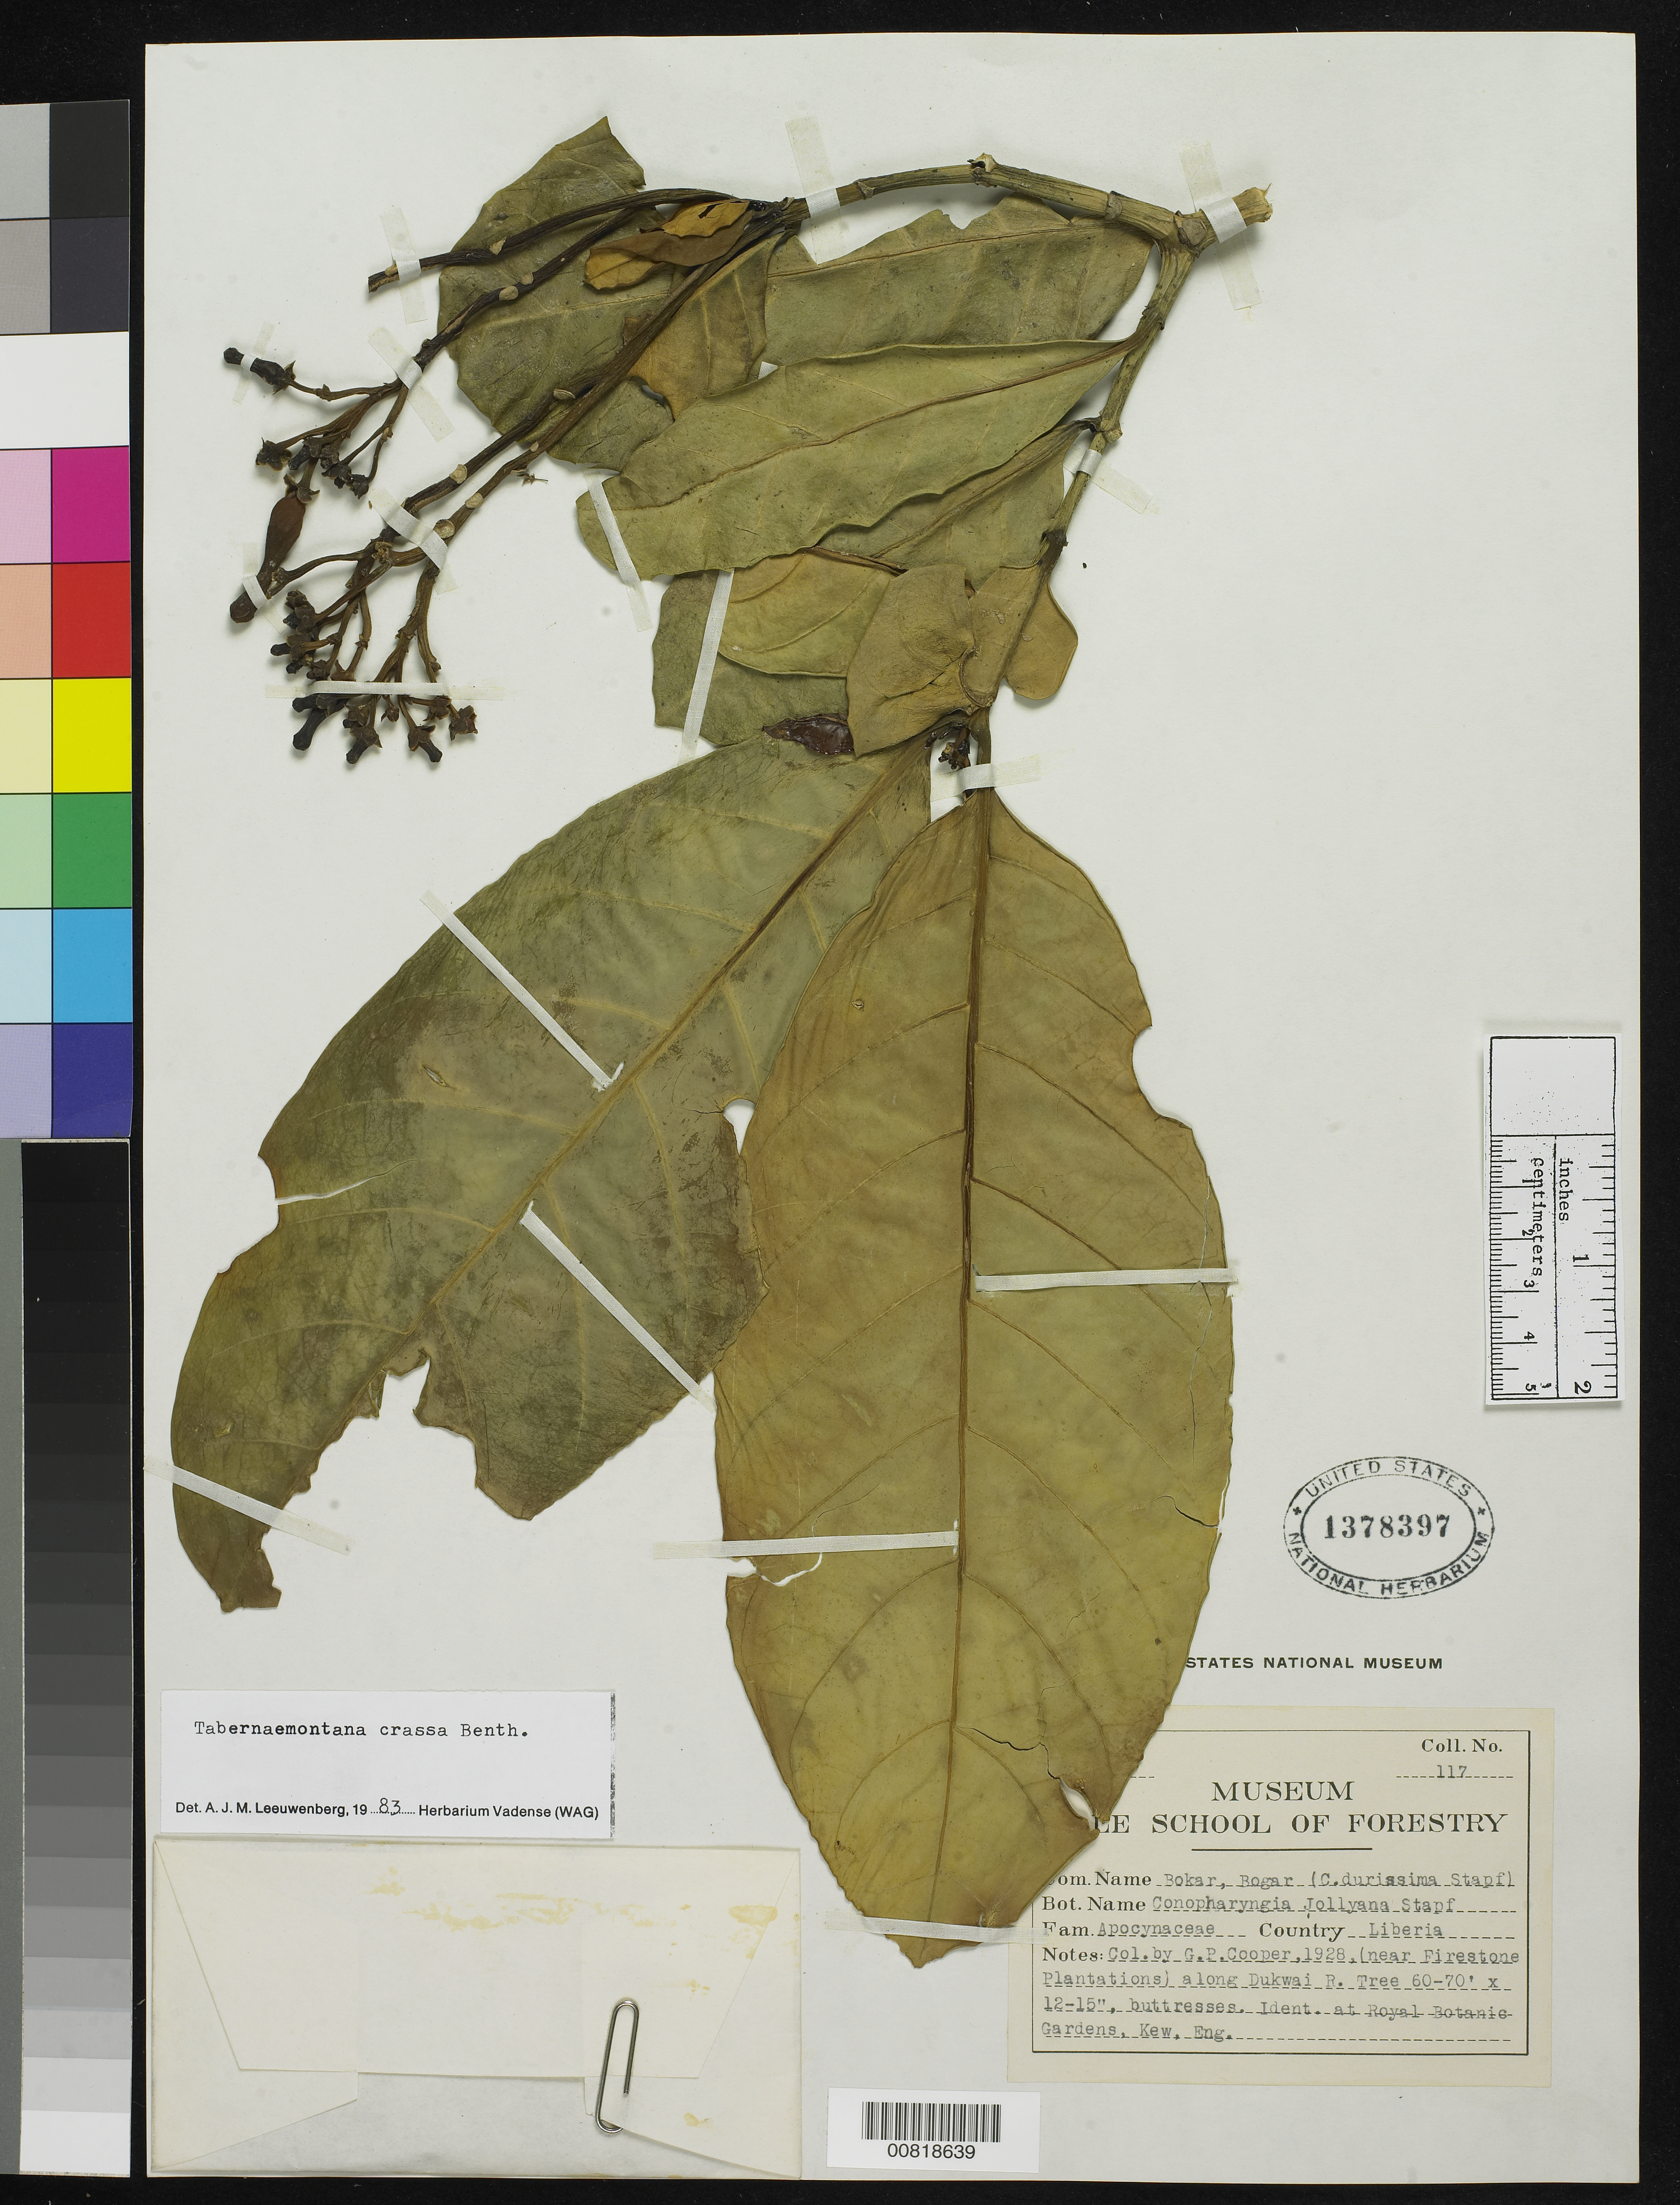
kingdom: Plantae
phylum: Tracheophyta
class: Magnoliopsida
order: Gentianales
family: Apocynaceae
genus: Tabernaemontana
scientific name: Tabernaemontana crassa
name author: Benth.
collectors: G. Cooper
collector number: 117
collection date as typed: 1928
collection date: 1928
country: Liberia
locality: (near Firestone Plantations) along Dukwai River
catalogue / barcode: US 1378397